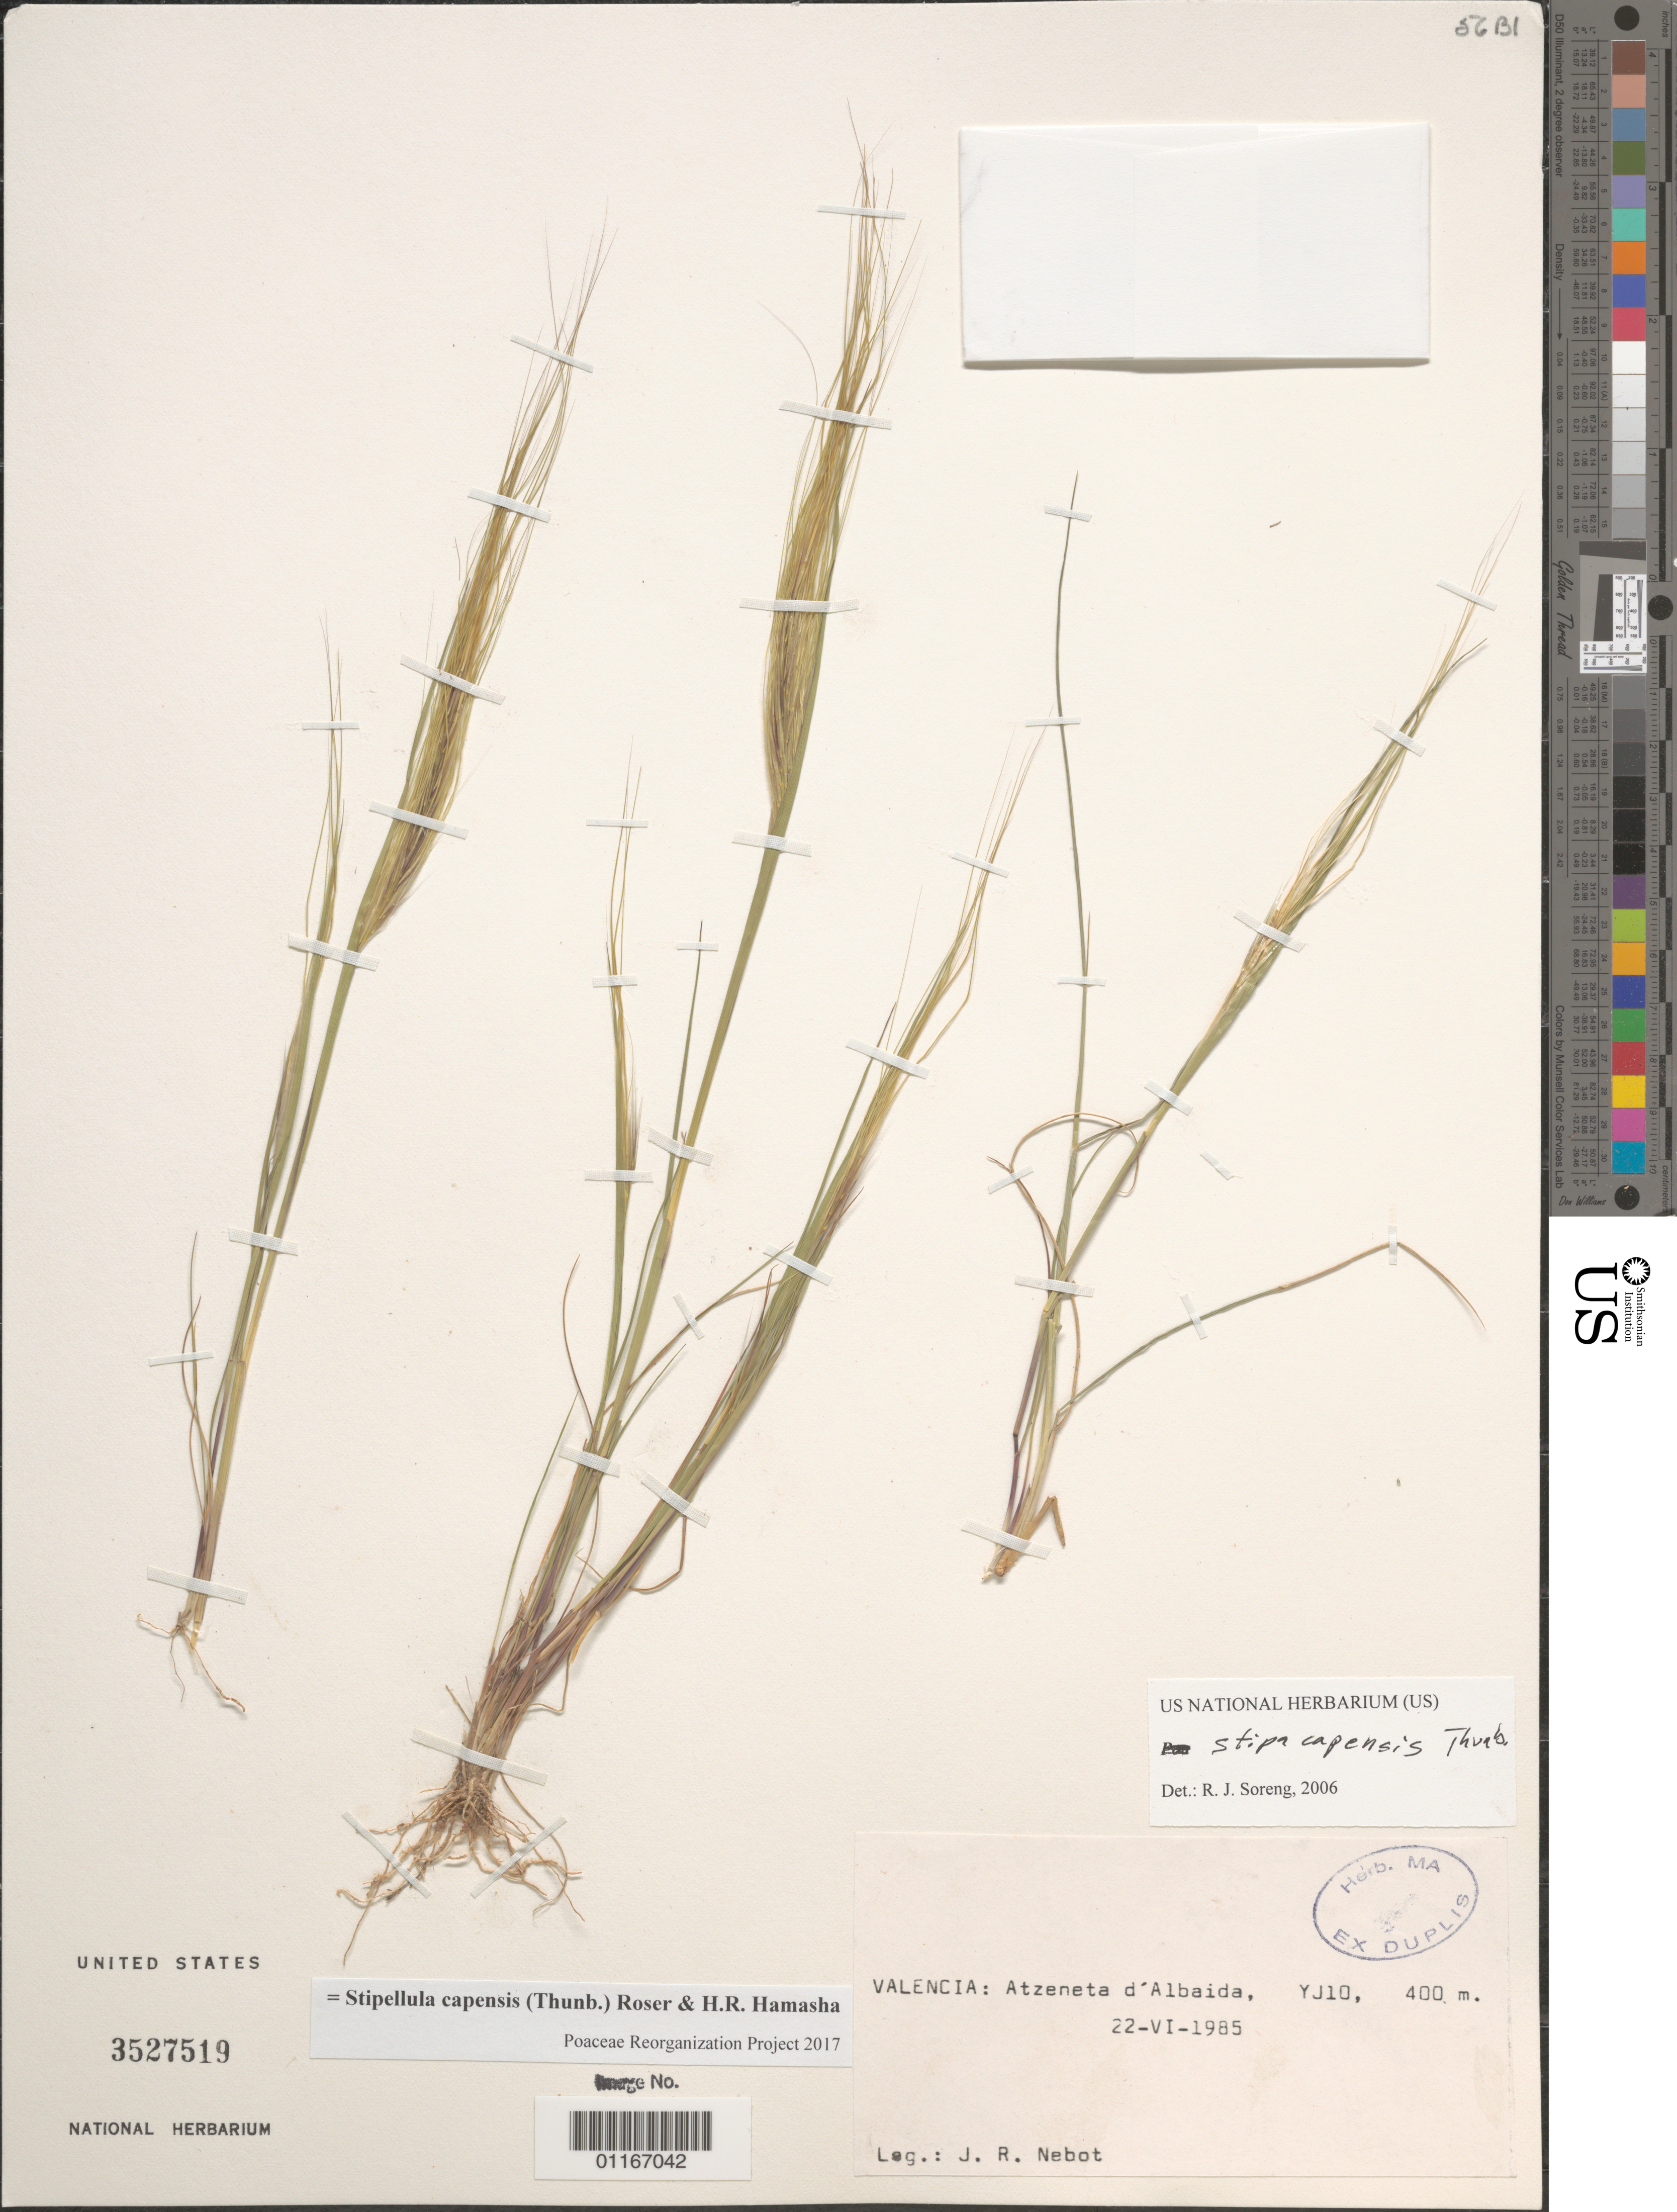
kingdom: Plantae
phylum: Tracheophyta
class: Liliopsida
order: Poales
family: Poaceae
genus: Stipellula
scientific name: Stipellula capensis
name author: (Thunb.) Röser & H. R. Hamasha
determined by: Poaceae Reorganization Project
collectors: J. Nebot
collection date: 1985-06-22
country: Spain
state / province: Valenciana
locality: Atzeneta d'Albaida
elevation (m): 400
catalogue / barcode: US 3527519